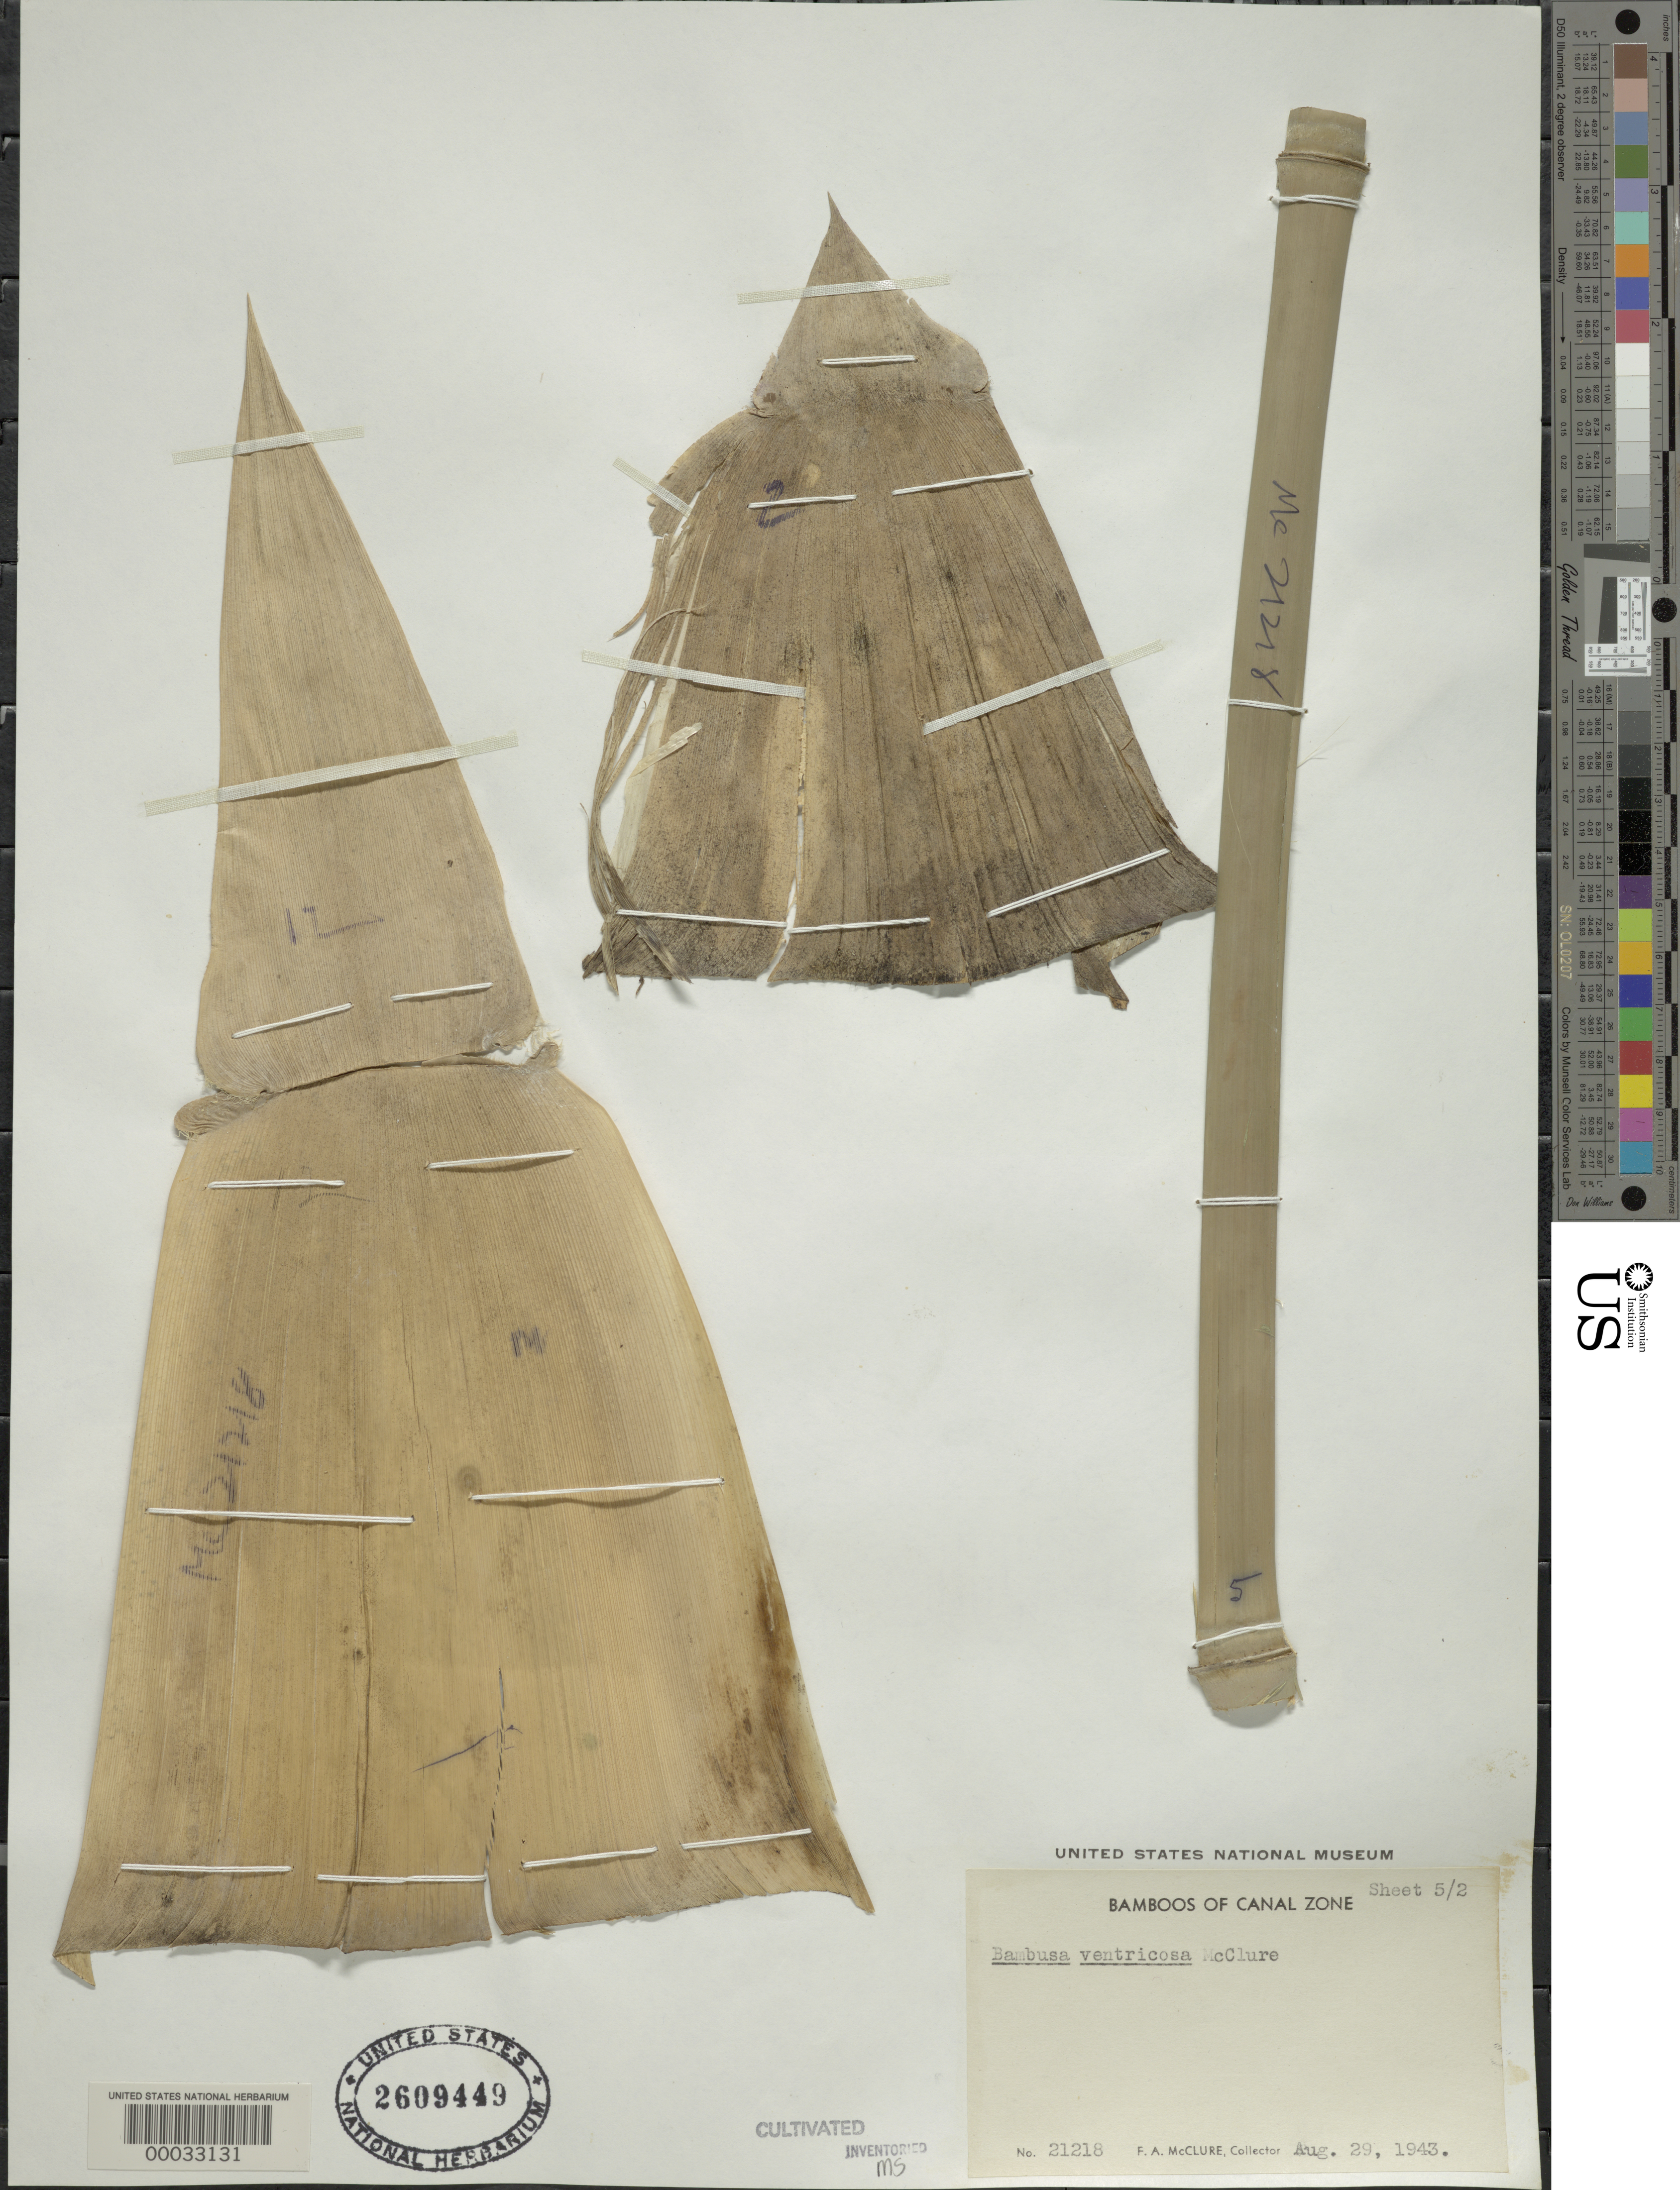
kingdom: Plantae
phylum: Tracheophyta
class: Liliopsida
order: Poales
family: Poaceae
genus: Bambusa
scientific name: Bambusa ventricosa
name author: McClure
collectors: F. A. McClure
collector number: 21218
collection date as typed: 29 Aug 1943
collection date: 1943-08-29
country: Panama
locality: Esperimental Gardens-summit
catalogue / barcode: US 2609449